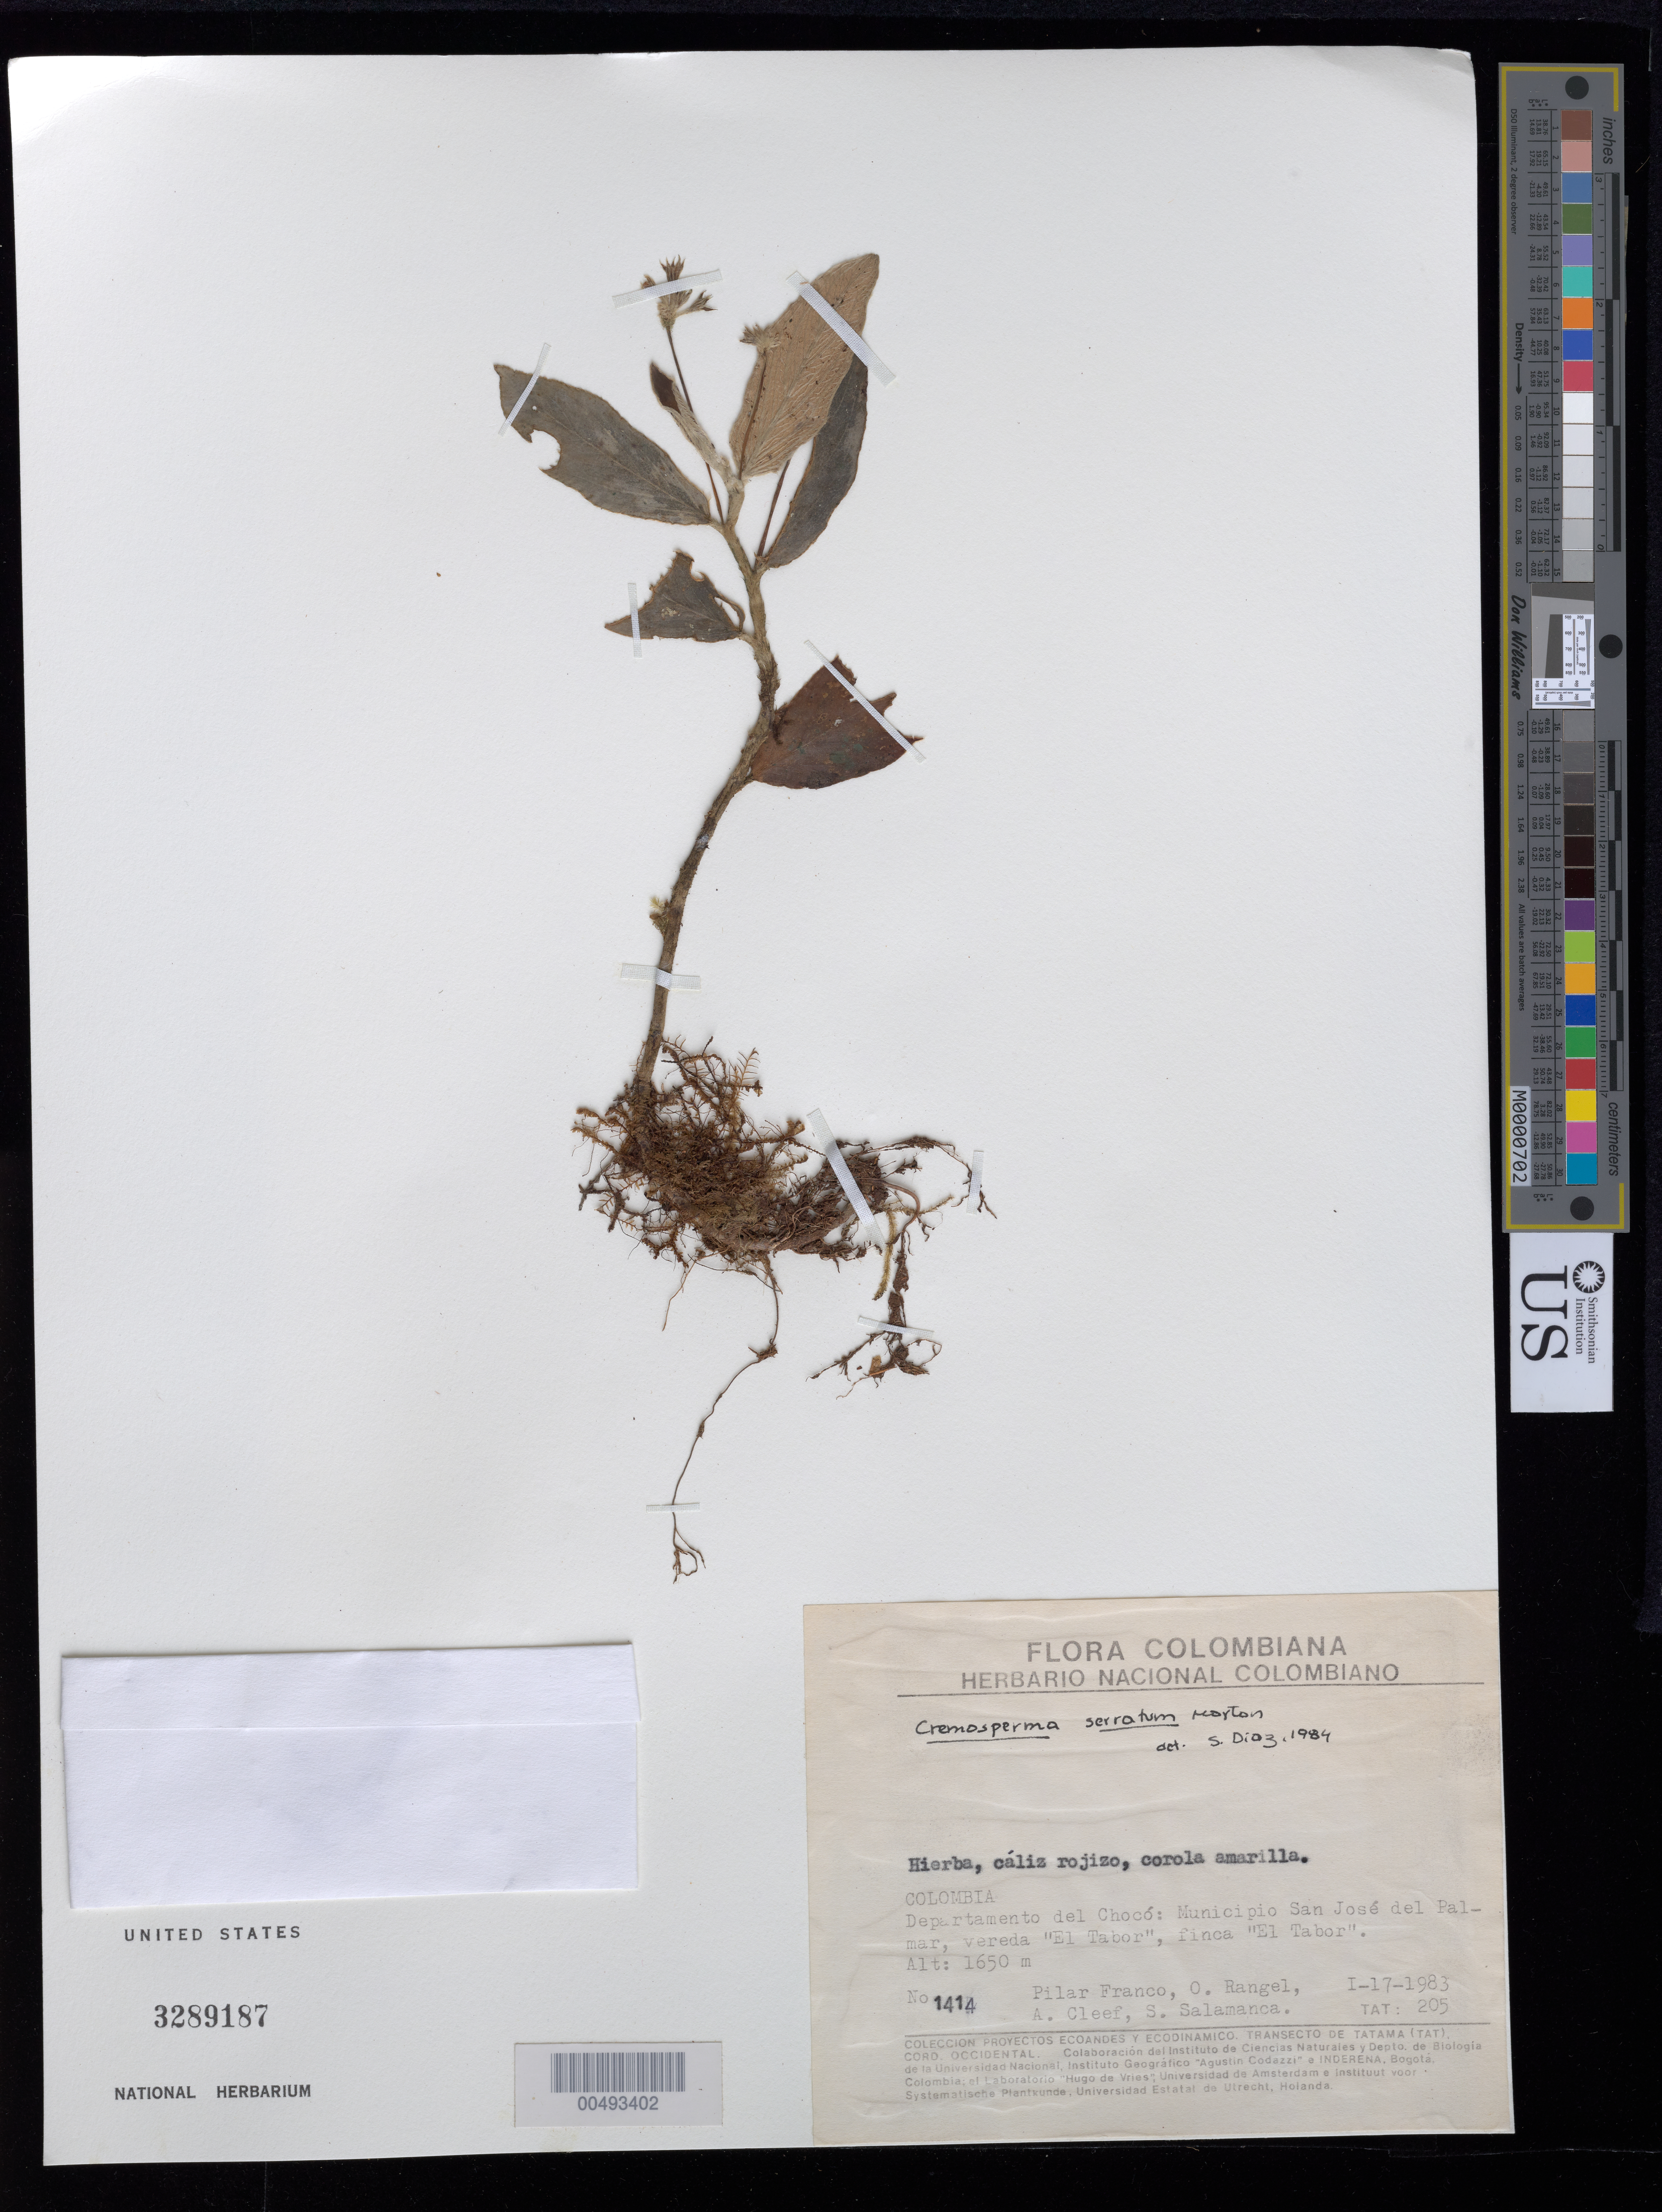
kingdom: Plantae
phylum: Tracheophyta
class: Magnoliopsida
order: Lamiales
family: Gesneriaceae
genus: Cremosperma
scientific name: Cremosperma serratum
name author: C.V. Morton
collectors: P. Franco Roselli, J. O. Rangel Ch., A. M. Cleef & S. Salamanca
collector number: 1414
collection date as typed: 17 Jan 1983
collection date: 1983-01-17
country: Colombia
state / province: Chocó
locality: San Jose del Palmar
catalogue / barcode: US 3289187